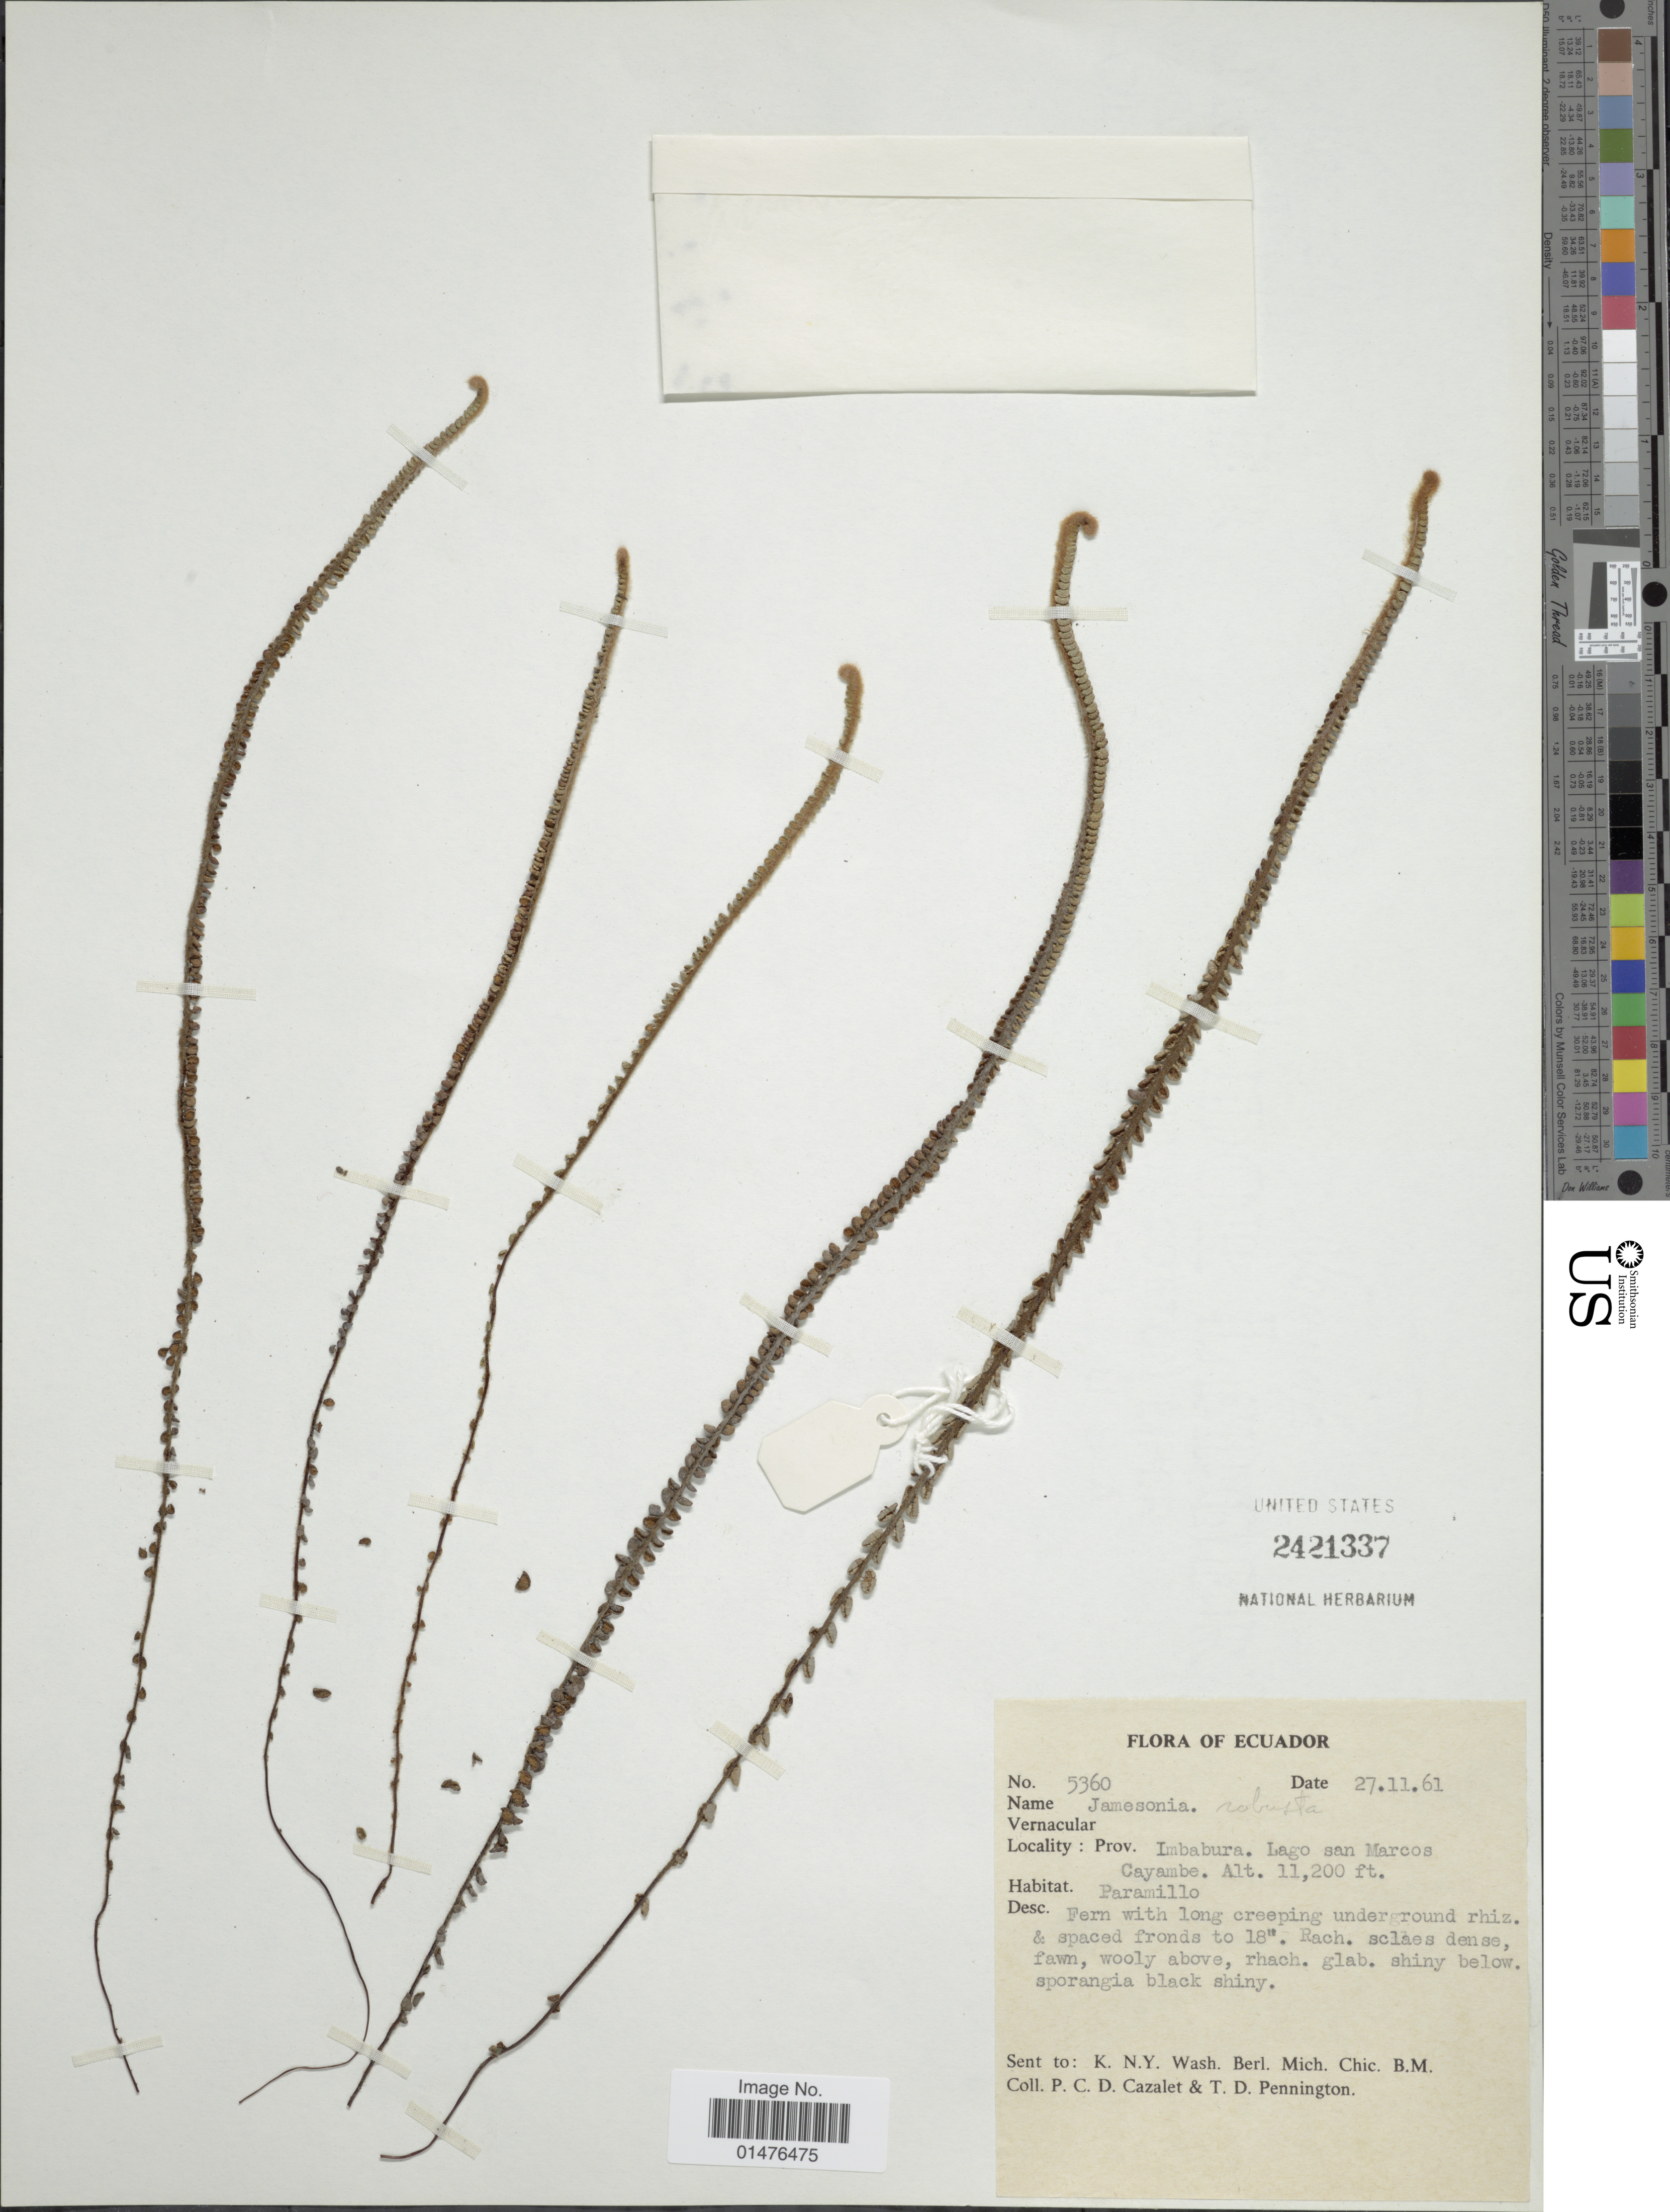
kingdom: Plantae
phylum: Tracheophyta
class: Polypodiopsida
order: Polypodiales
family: Pteridaceae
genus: Jamesonia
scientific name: Jamesonia robusta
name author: H. Karst.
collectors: P. C. D. Cazalet & T. D. Pennington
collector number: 5360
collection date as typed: Transcribed d/m/y: 27/2/61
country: Ecuador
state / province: Imbabura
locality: Lago san Marcos Cayambe, Paramillo.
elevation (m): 3414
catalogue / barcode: US 2421337